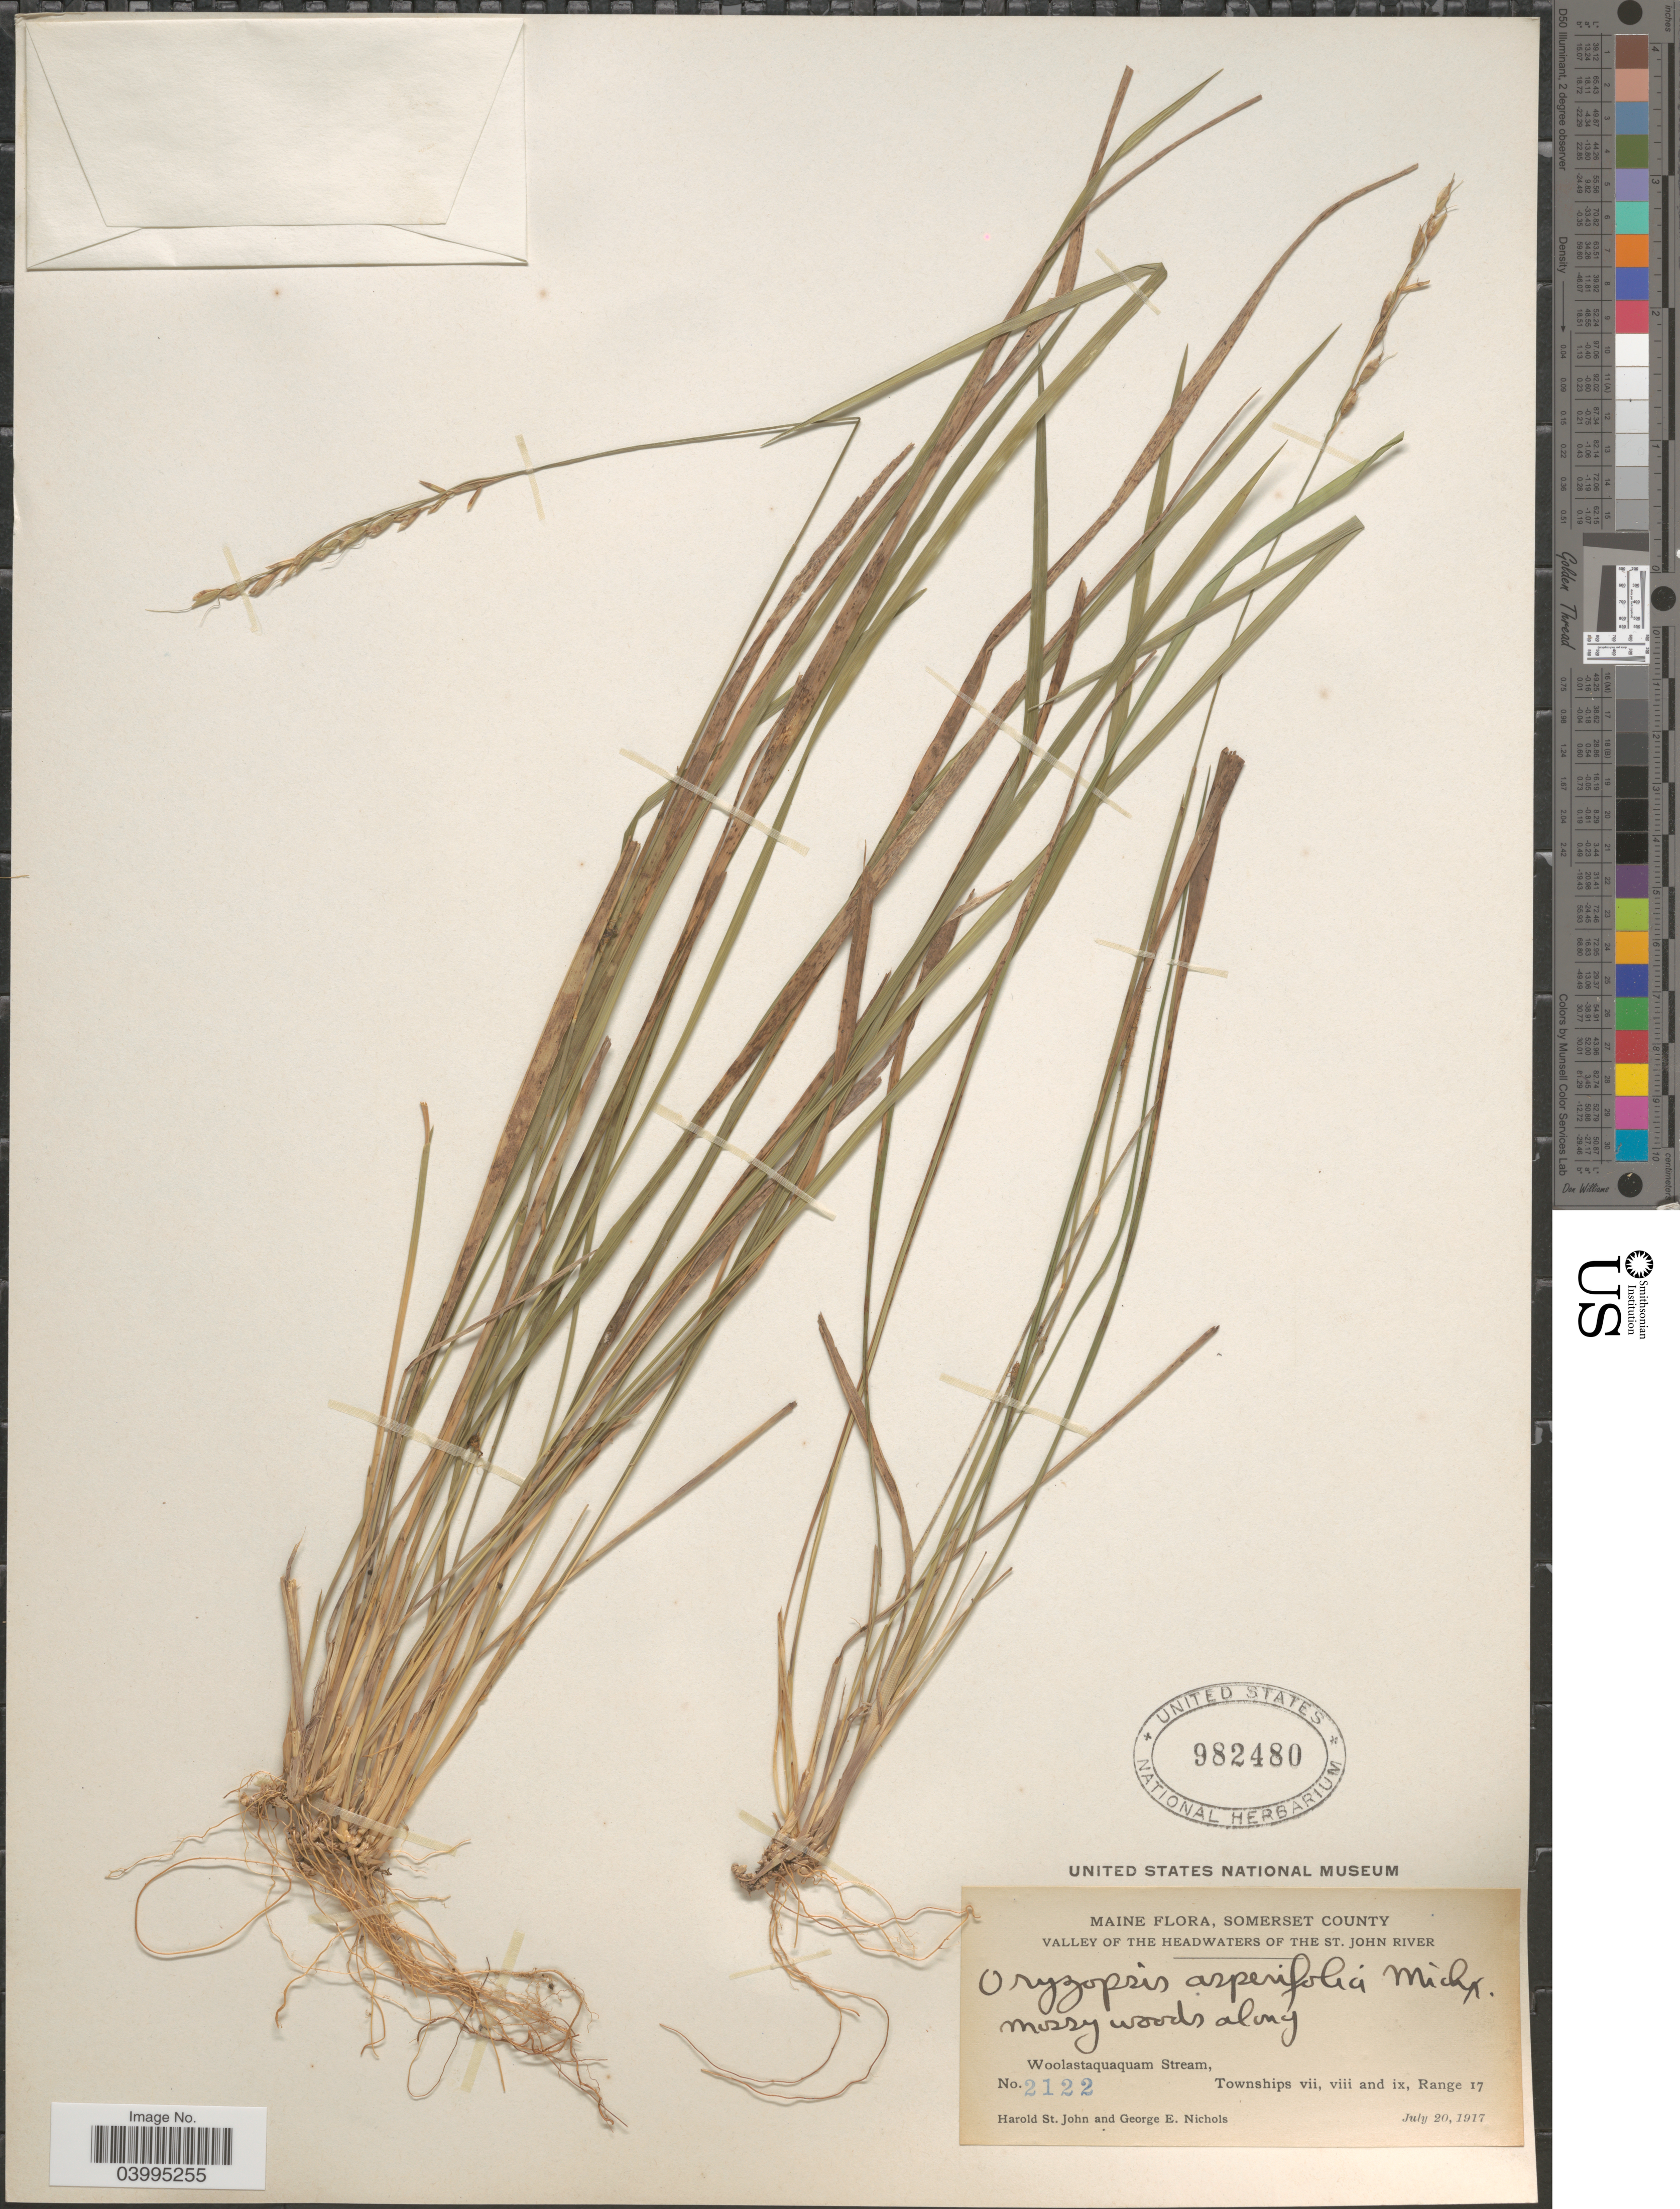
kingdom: Plantae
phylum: Tracheophyta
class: Liliopsida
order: Poales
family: Poaceae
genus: Oryzopsis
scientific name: Oryzopsis asperifolia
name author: Michx.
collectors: H. St. John & G. E. Nichols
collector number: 2122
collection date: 1917-07-20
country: United States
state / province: Maine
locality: Somerset County. Valley of the Headwaters of the St. John River. Mossy woods along Woolastaquaquam Stream, Townships vii, viii and ix, Range 17.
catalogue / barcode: US 982480